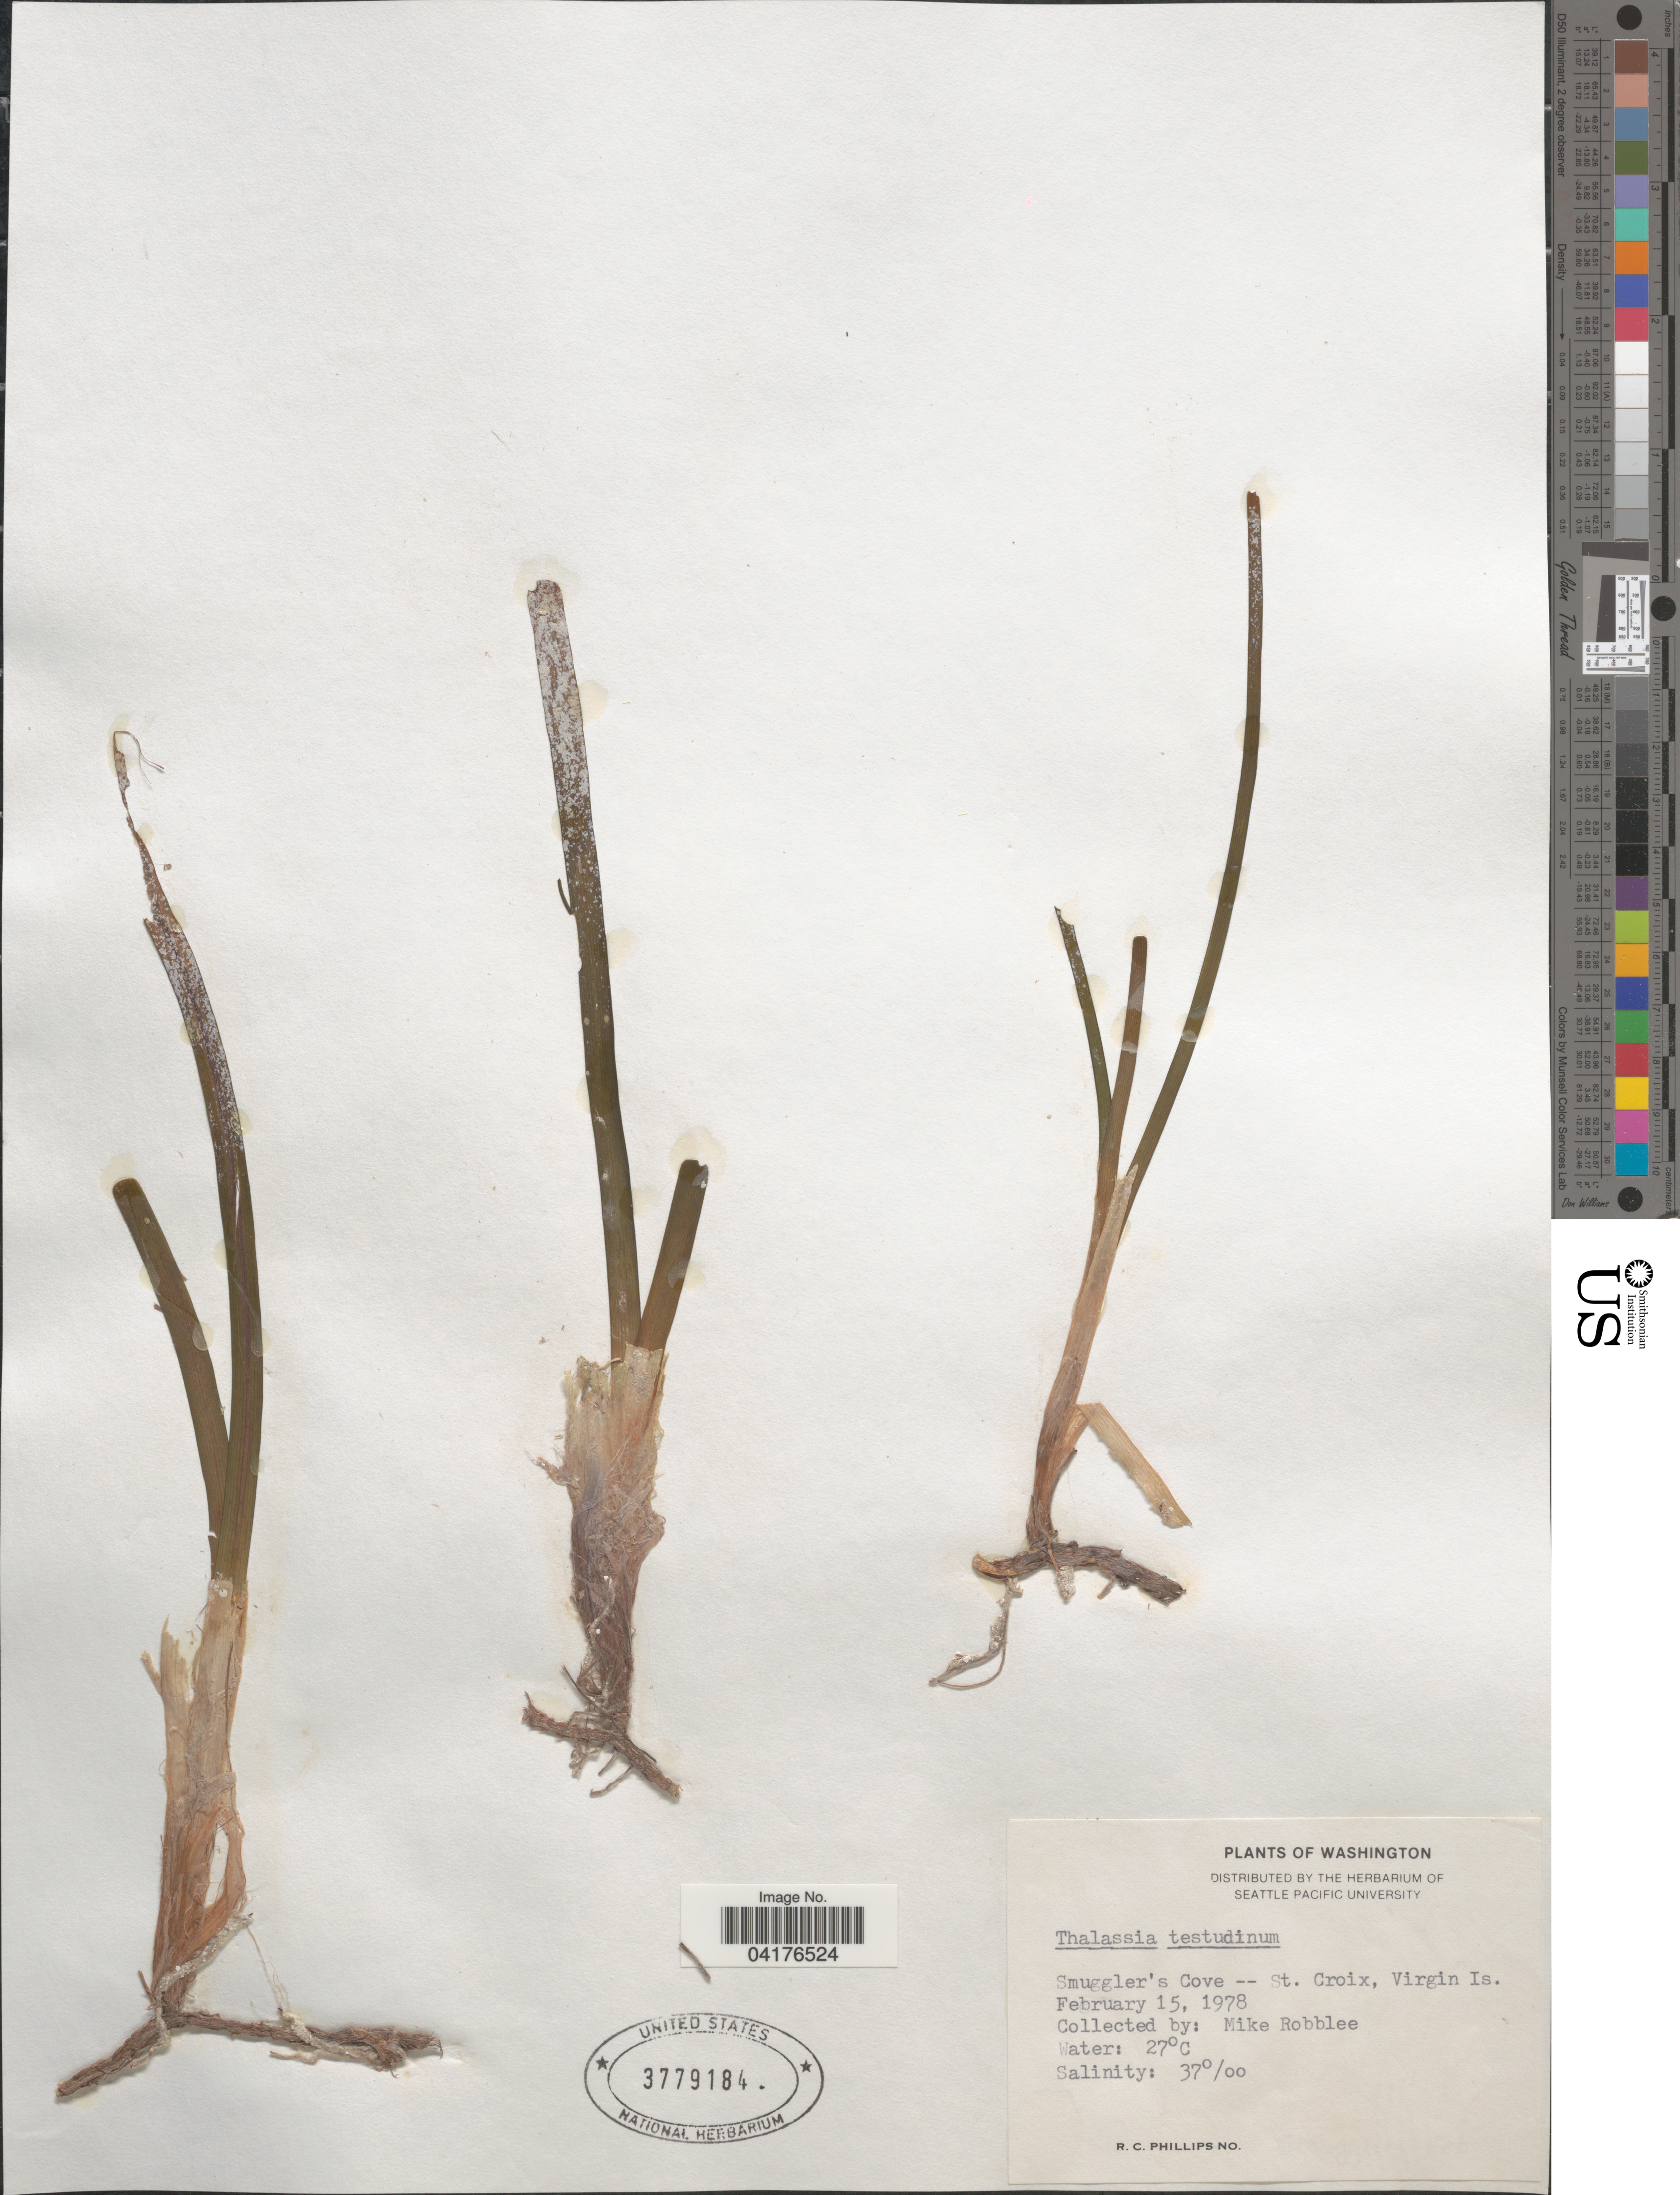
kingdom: Plantae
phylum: Tracheophyta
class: Liliopsida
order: Alismatales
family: Hydrocharitaceae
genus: Thalassia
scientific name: Thalassia testudinum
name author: Banks & Sol. ex K.D. Koenig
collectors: M. Robblee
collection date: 1978-02-15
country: U.S. Virgin Islands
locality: Smuggler's Cove -- St. Croix, Virgin Is.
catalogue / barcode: US 3779184